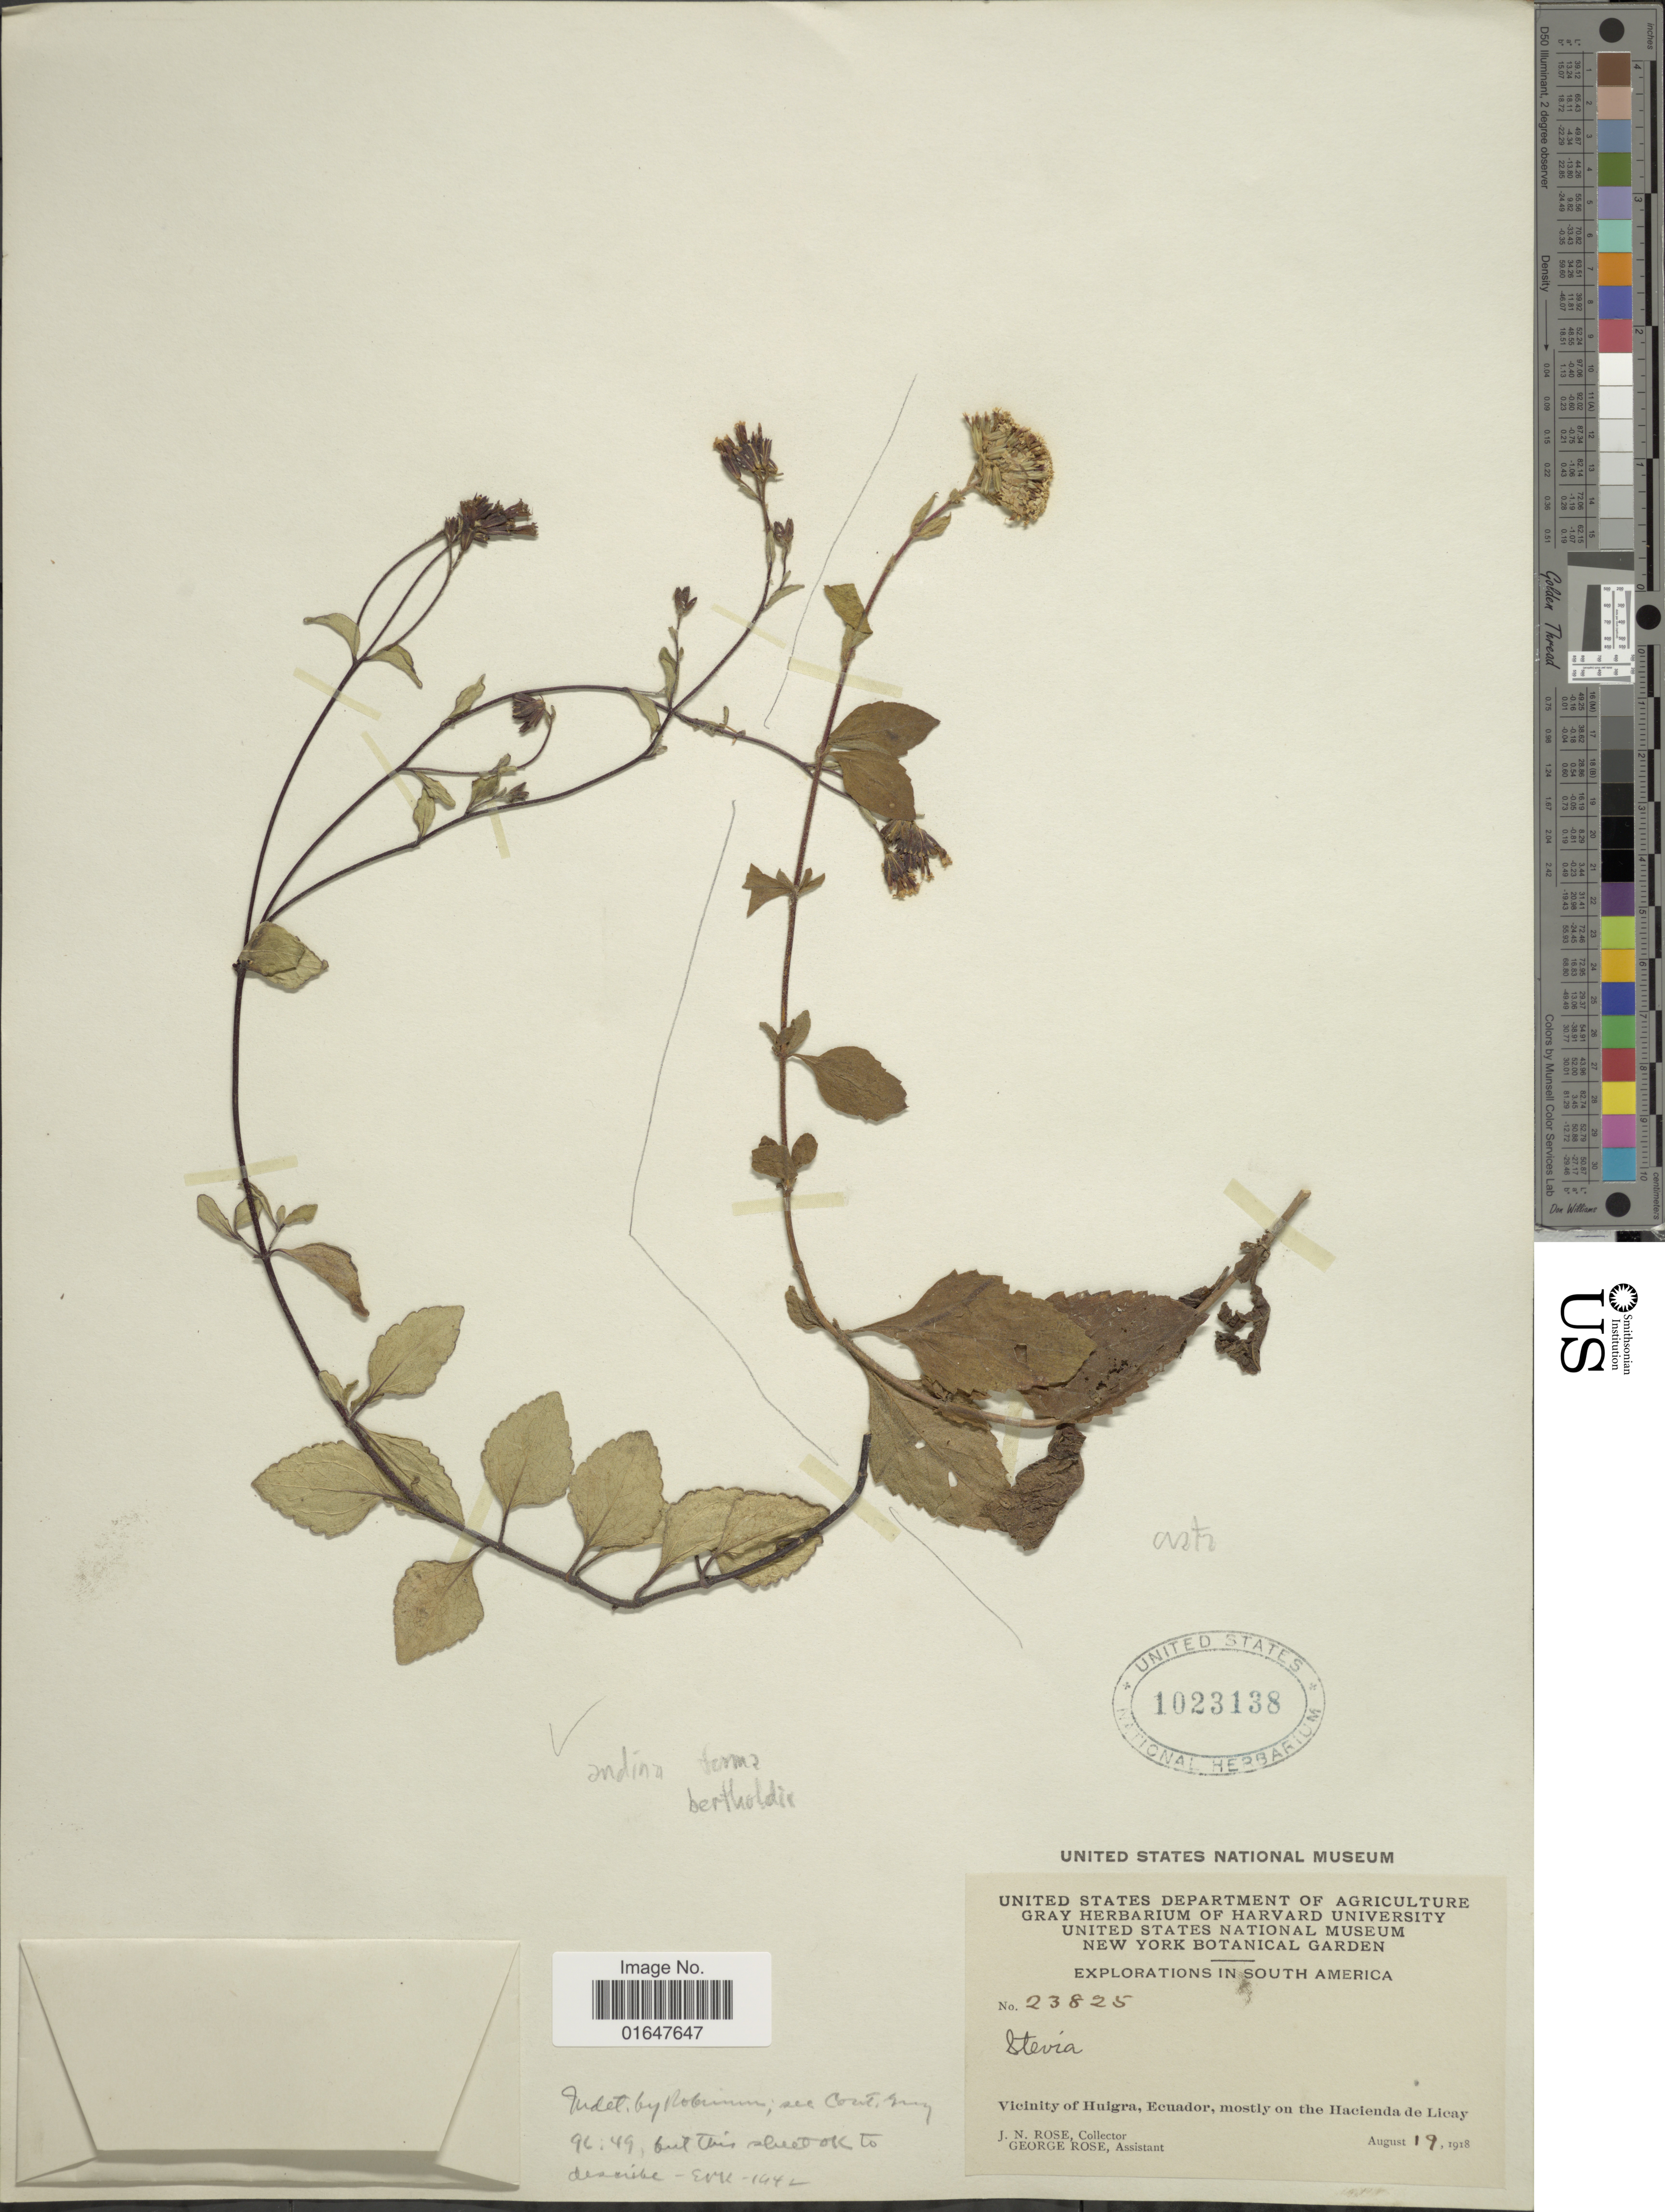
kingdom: Plantae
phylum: Tracheophyta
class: Magnoliopsida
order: Asterales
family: Asteraceae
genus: Stevia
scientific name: Stevia andina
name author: B.L. Rob.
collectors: J. N. Rose & G. Rose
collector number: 23825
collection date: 1918-08-19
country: Ecuador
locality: South America, Vicinity of Huigra, mostly on the Hacienda de Licay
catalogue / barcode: US 1023138